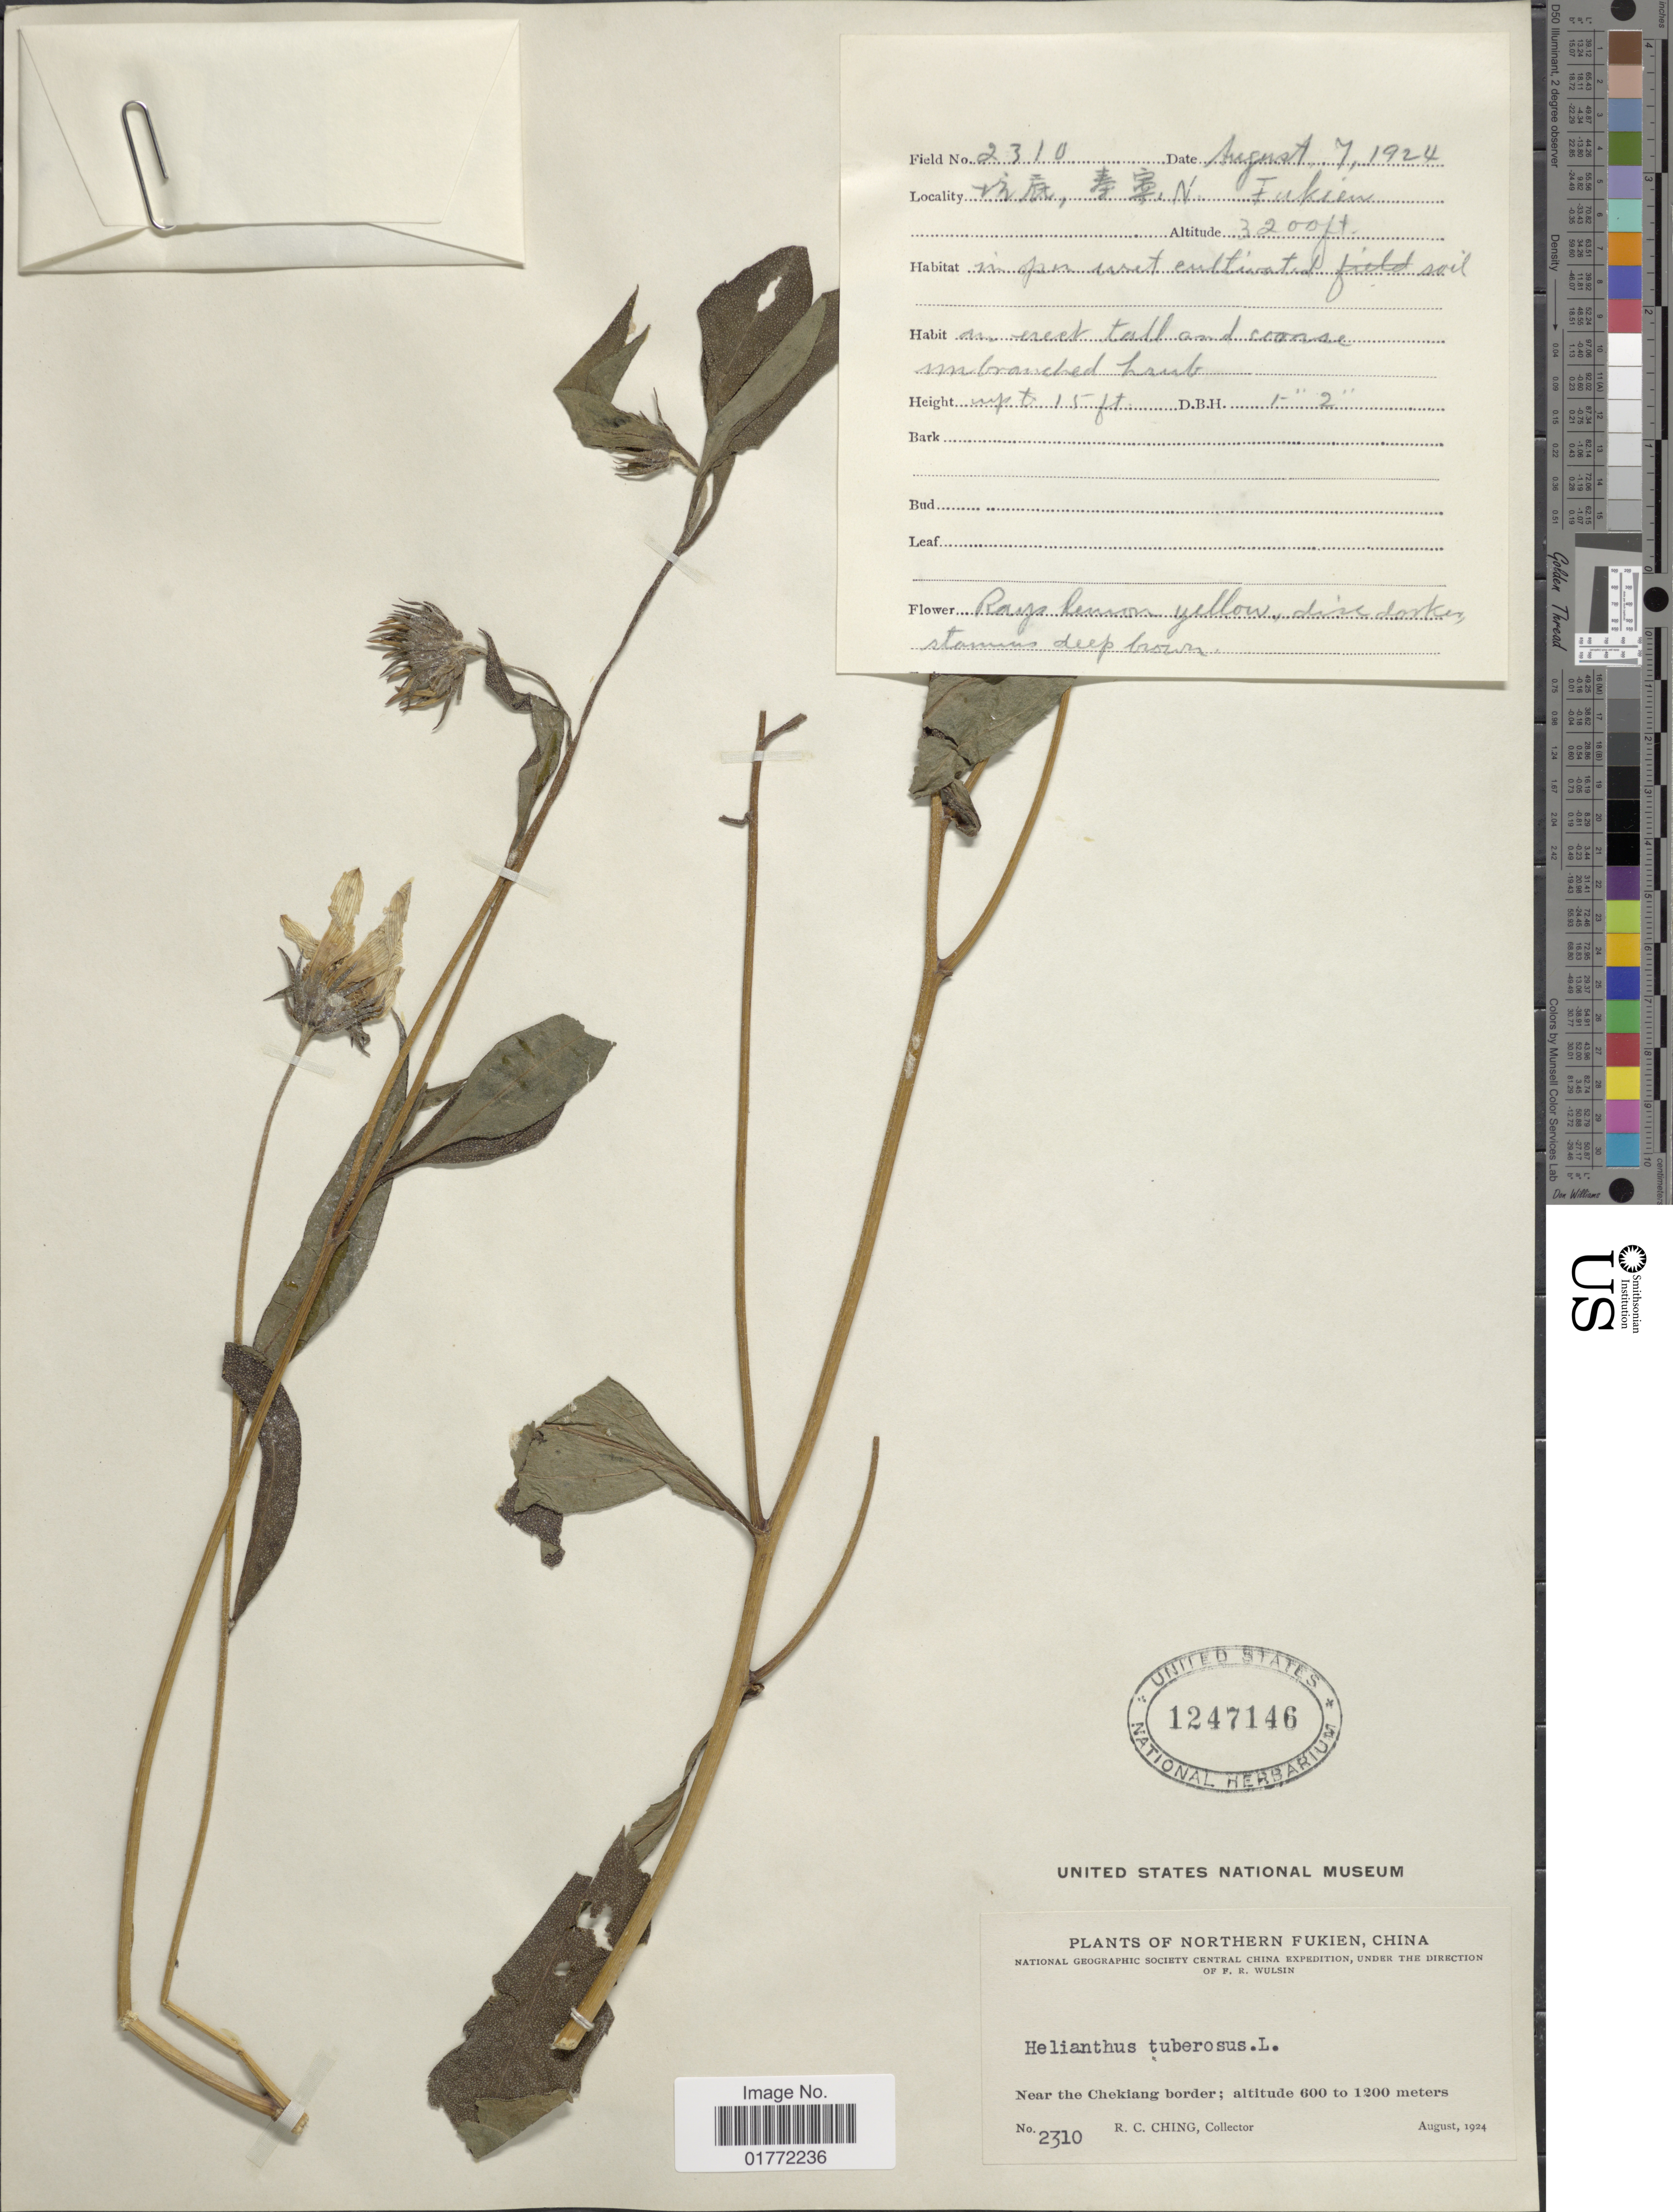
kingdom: Plantae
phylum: Tracheophyta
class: Magnoliopsida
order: Asterales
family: Asteraceae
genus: Helianthus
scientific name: Helianthus tuberosus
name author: L.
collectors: R. C. Ching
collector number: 2310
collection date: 1924-08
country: China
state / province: Fujian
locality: Northern Fukien, Near the Chekiang border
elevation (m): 600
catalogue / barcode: US 1247146